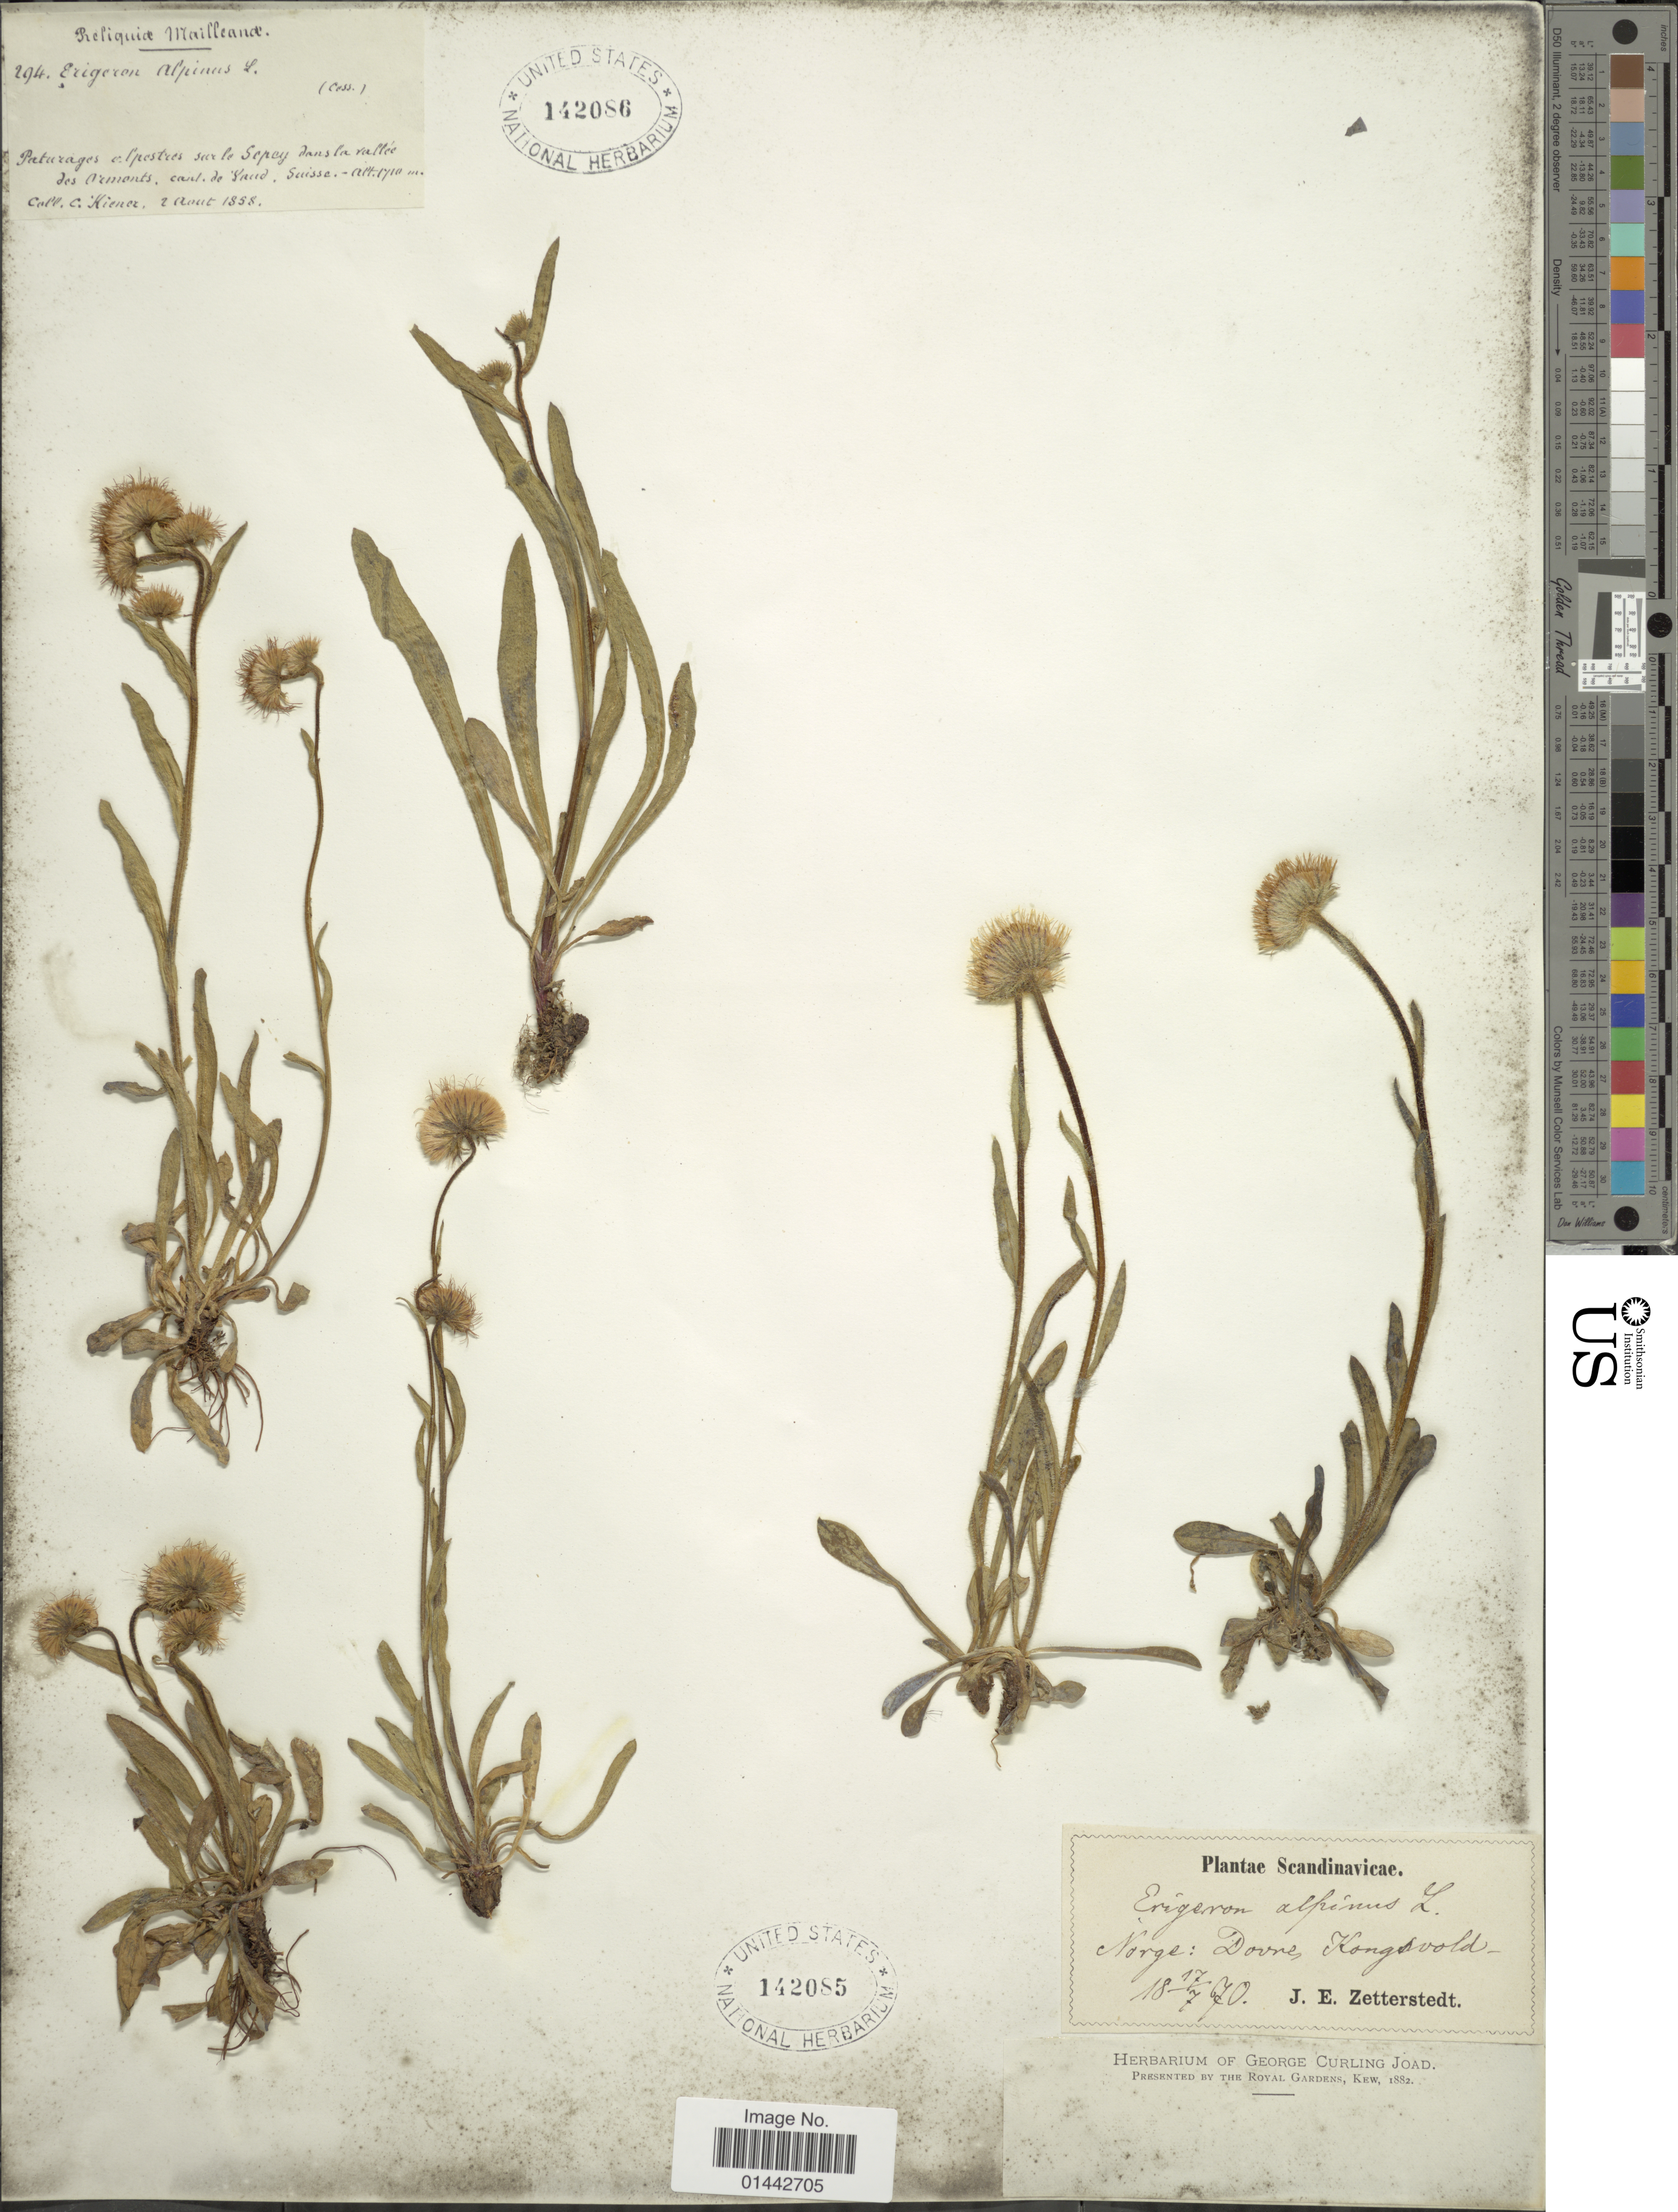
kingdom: Plantae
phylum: Tracheophyta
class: Magnoliopsida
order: Asterales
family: Asteraceae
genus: Erigeron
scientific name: Erigeron alpinus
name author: L.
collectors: C. Kiener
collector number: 294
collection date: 1858-08-02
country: Switzerland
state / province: Vaud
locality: Pâturages el alpestris sur le Sépey dans la vallee des remants, cant. de Vaud, Suisse.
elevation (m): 1710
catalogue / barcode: US 142086-2